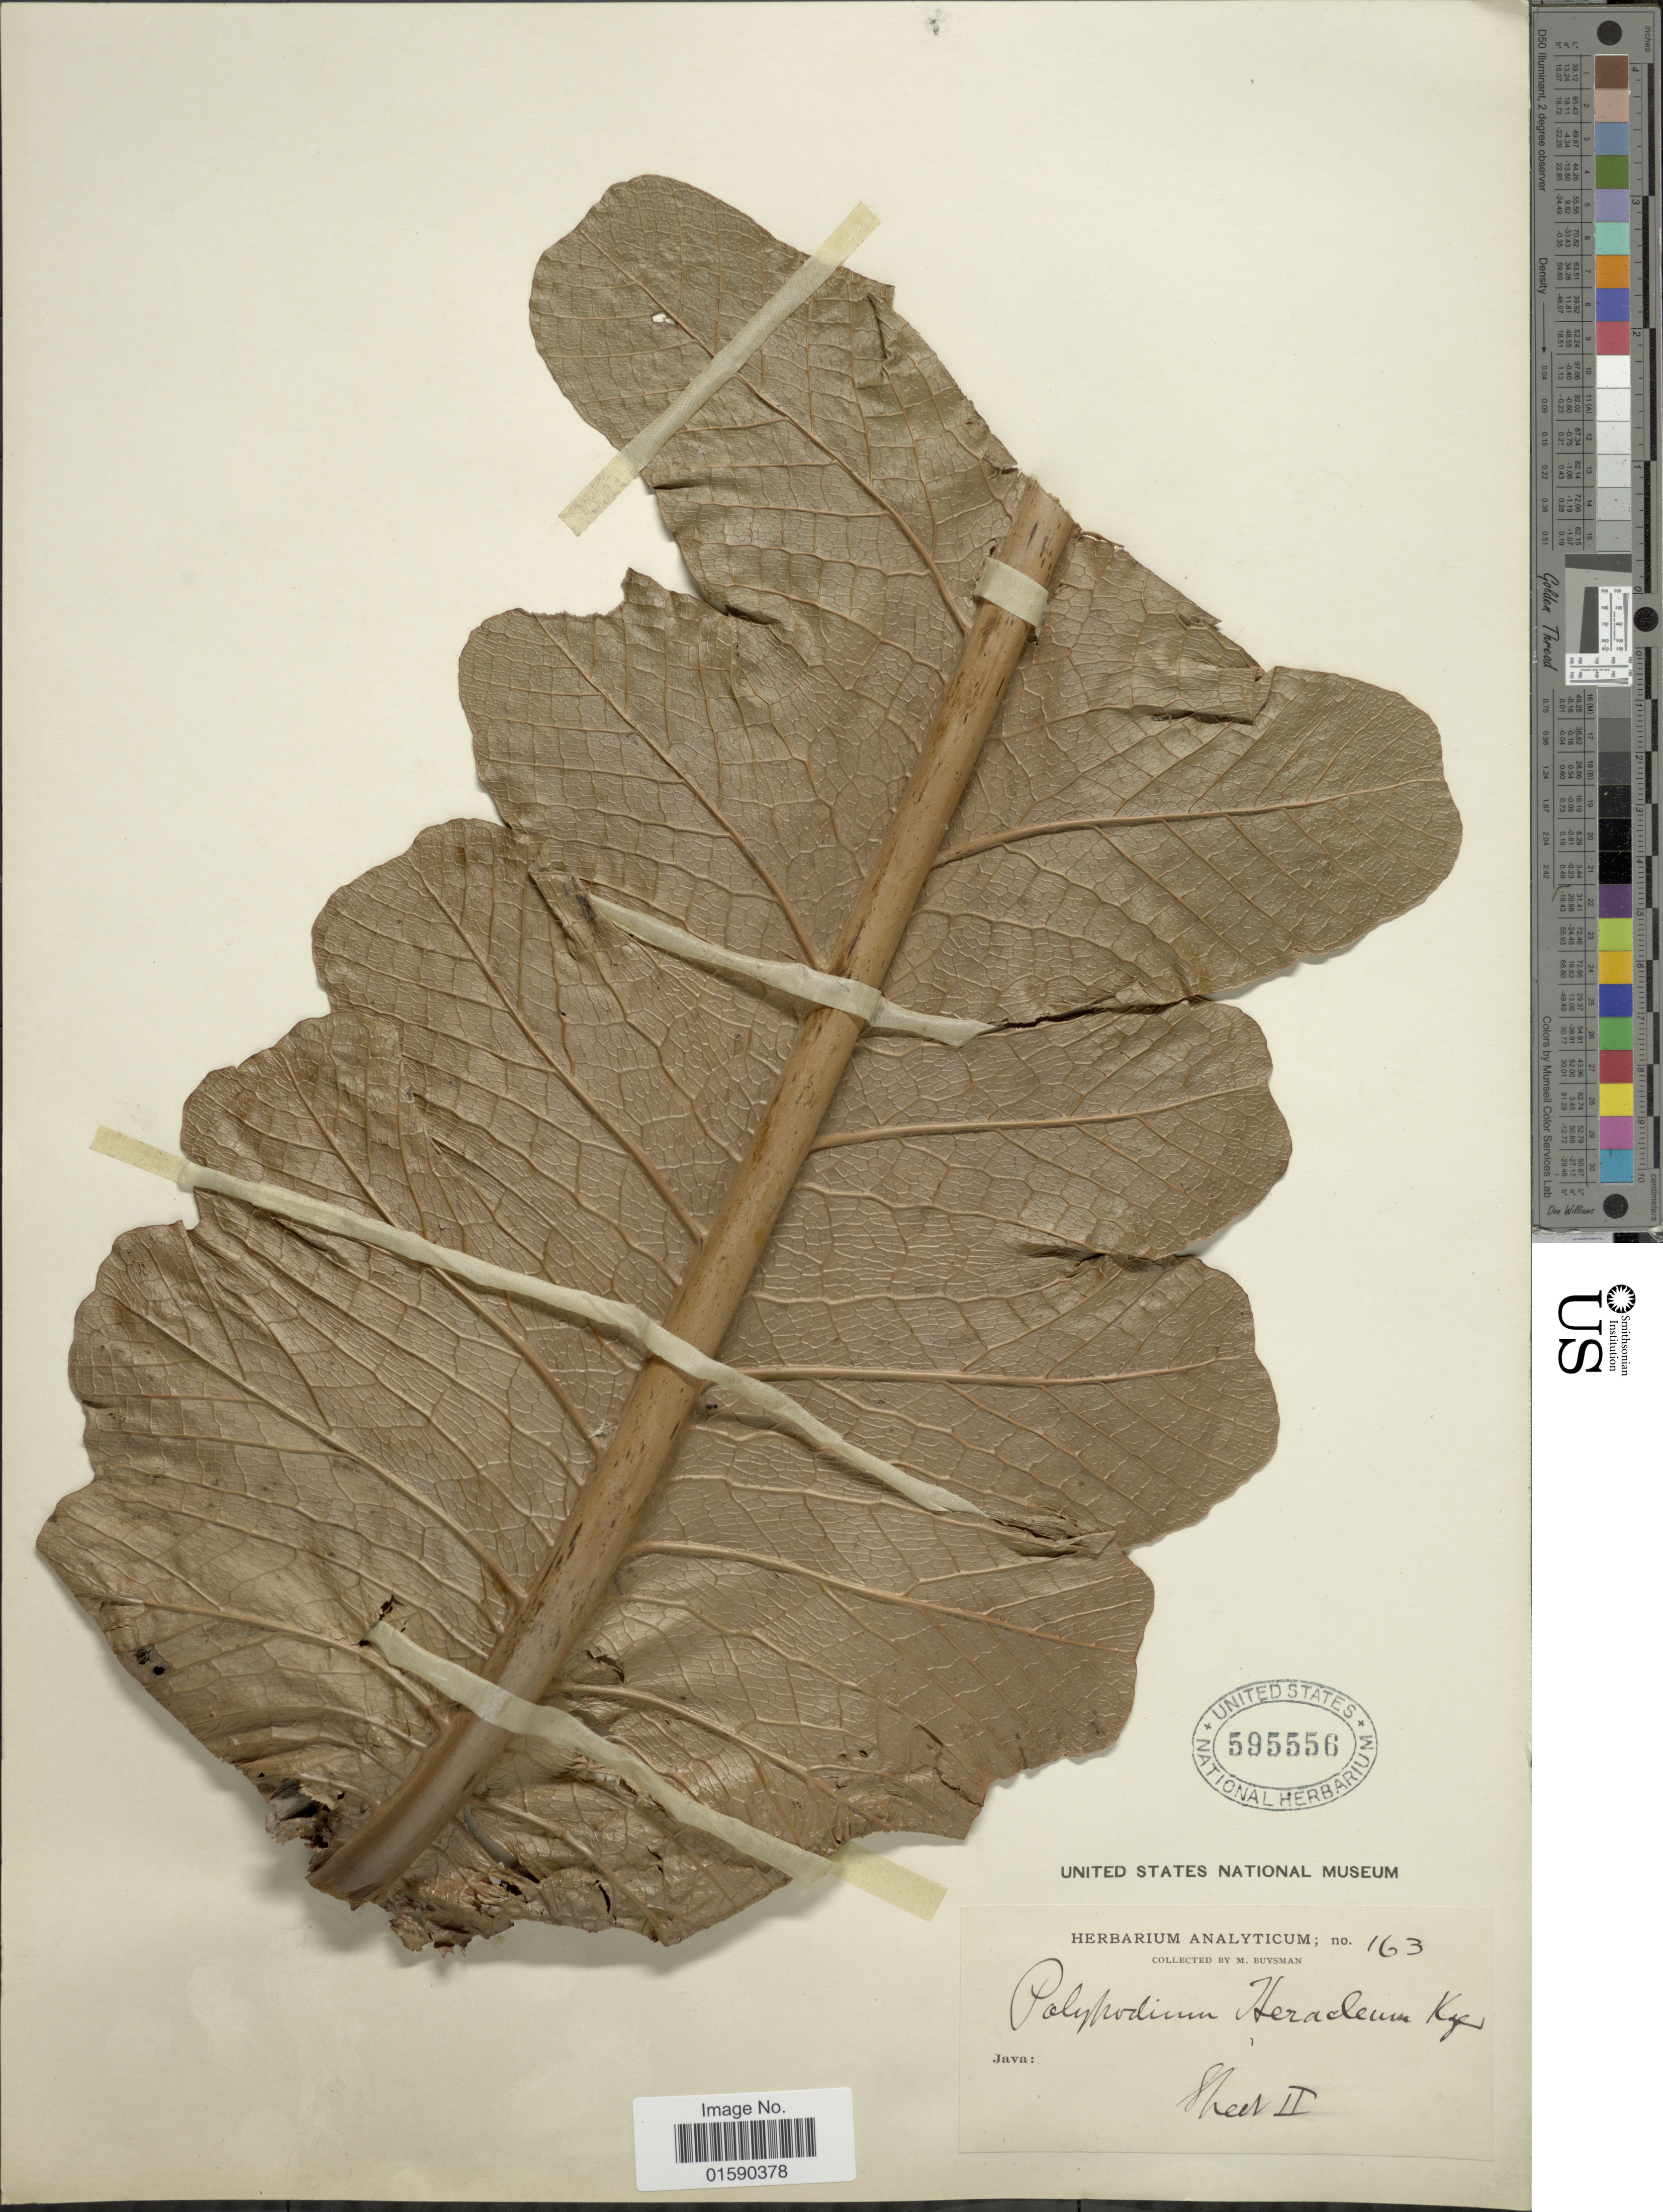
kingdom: Plantae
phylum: Tracheophyta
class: Polypodiopsida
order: Polypodiales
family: Polypodiaceae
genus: Aglaomorpha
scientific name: Aglaomorpha heraclea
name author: (Kunze) Copel.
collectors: M. Buysman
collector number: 163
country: Indonesia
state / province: Java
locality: Java.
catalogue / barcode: US 595556